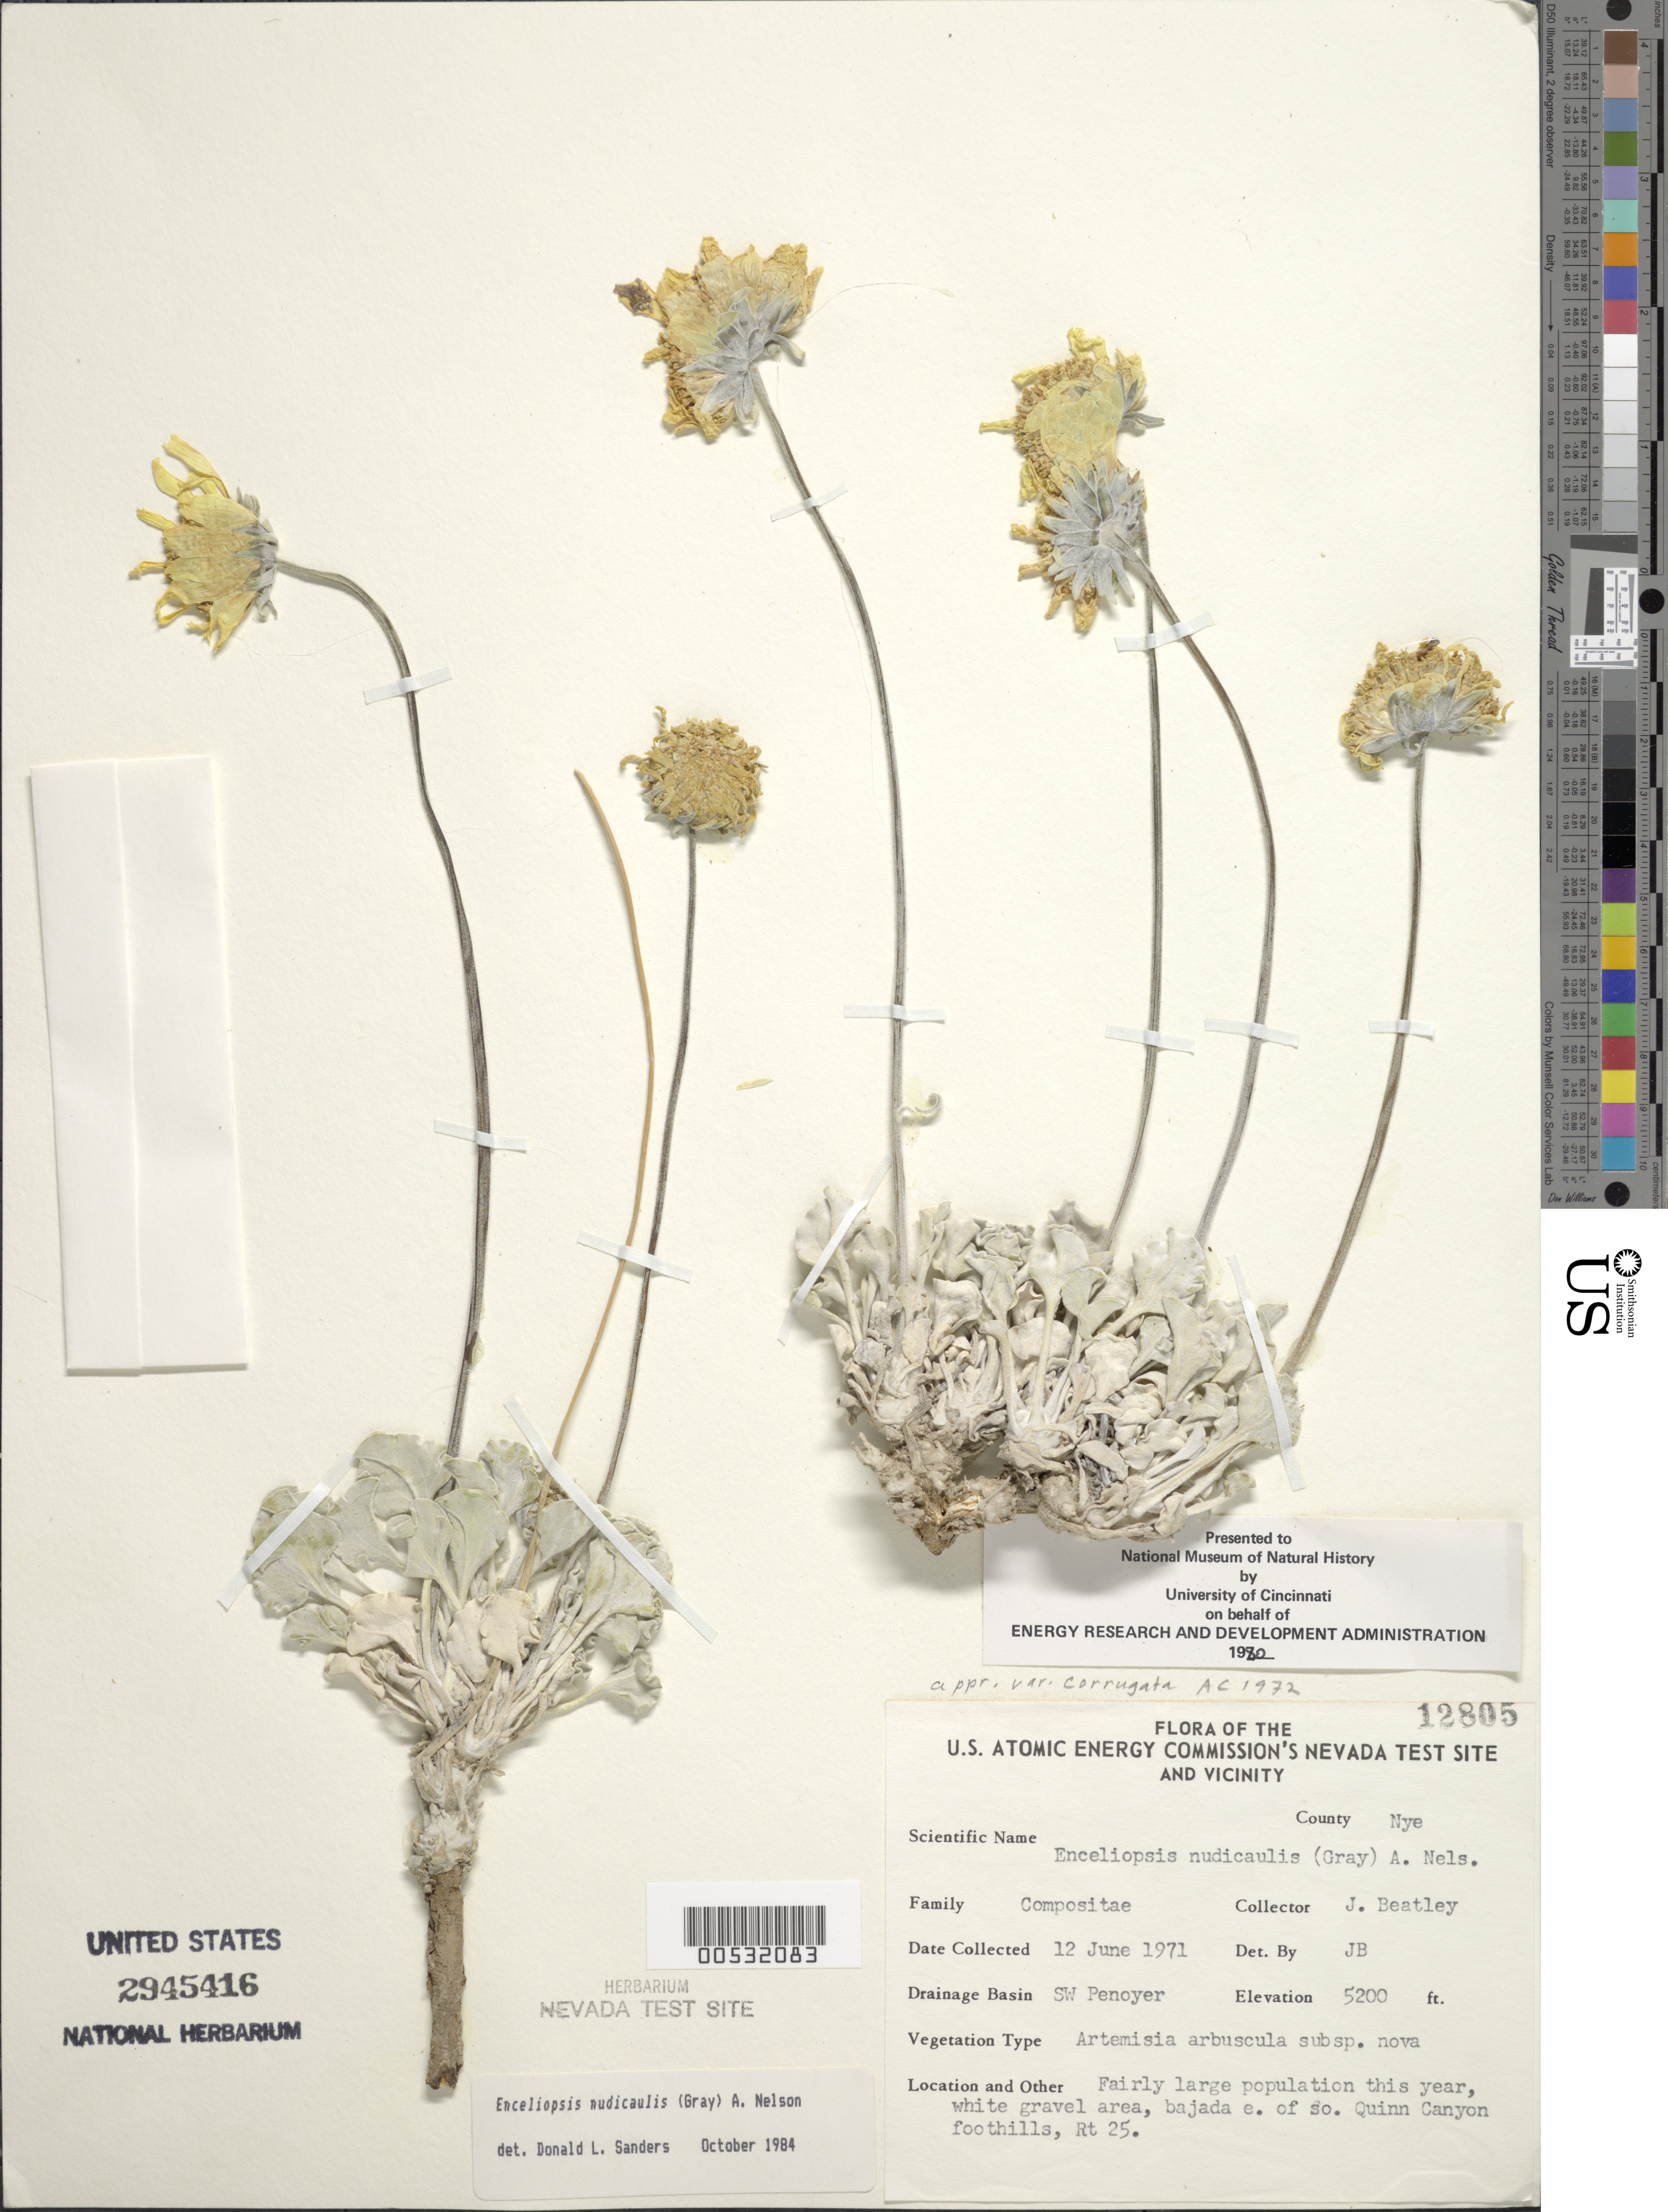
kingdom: Plantae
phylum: Tracheophyta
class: Magnoliopsida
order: Asterales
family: Asteraceae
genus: Enceliopsis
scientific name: Enceliopsis nudicaulis var. corrugata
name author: (A. Gray) A. Nelson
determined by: Sanders, D.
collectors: J. C. Beatley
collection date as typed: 12 Jun 1971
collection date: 1971-06-12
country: United States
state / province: Nevada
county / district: Nye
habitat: White gravel area.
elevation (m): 1584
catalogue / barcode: US 2945416